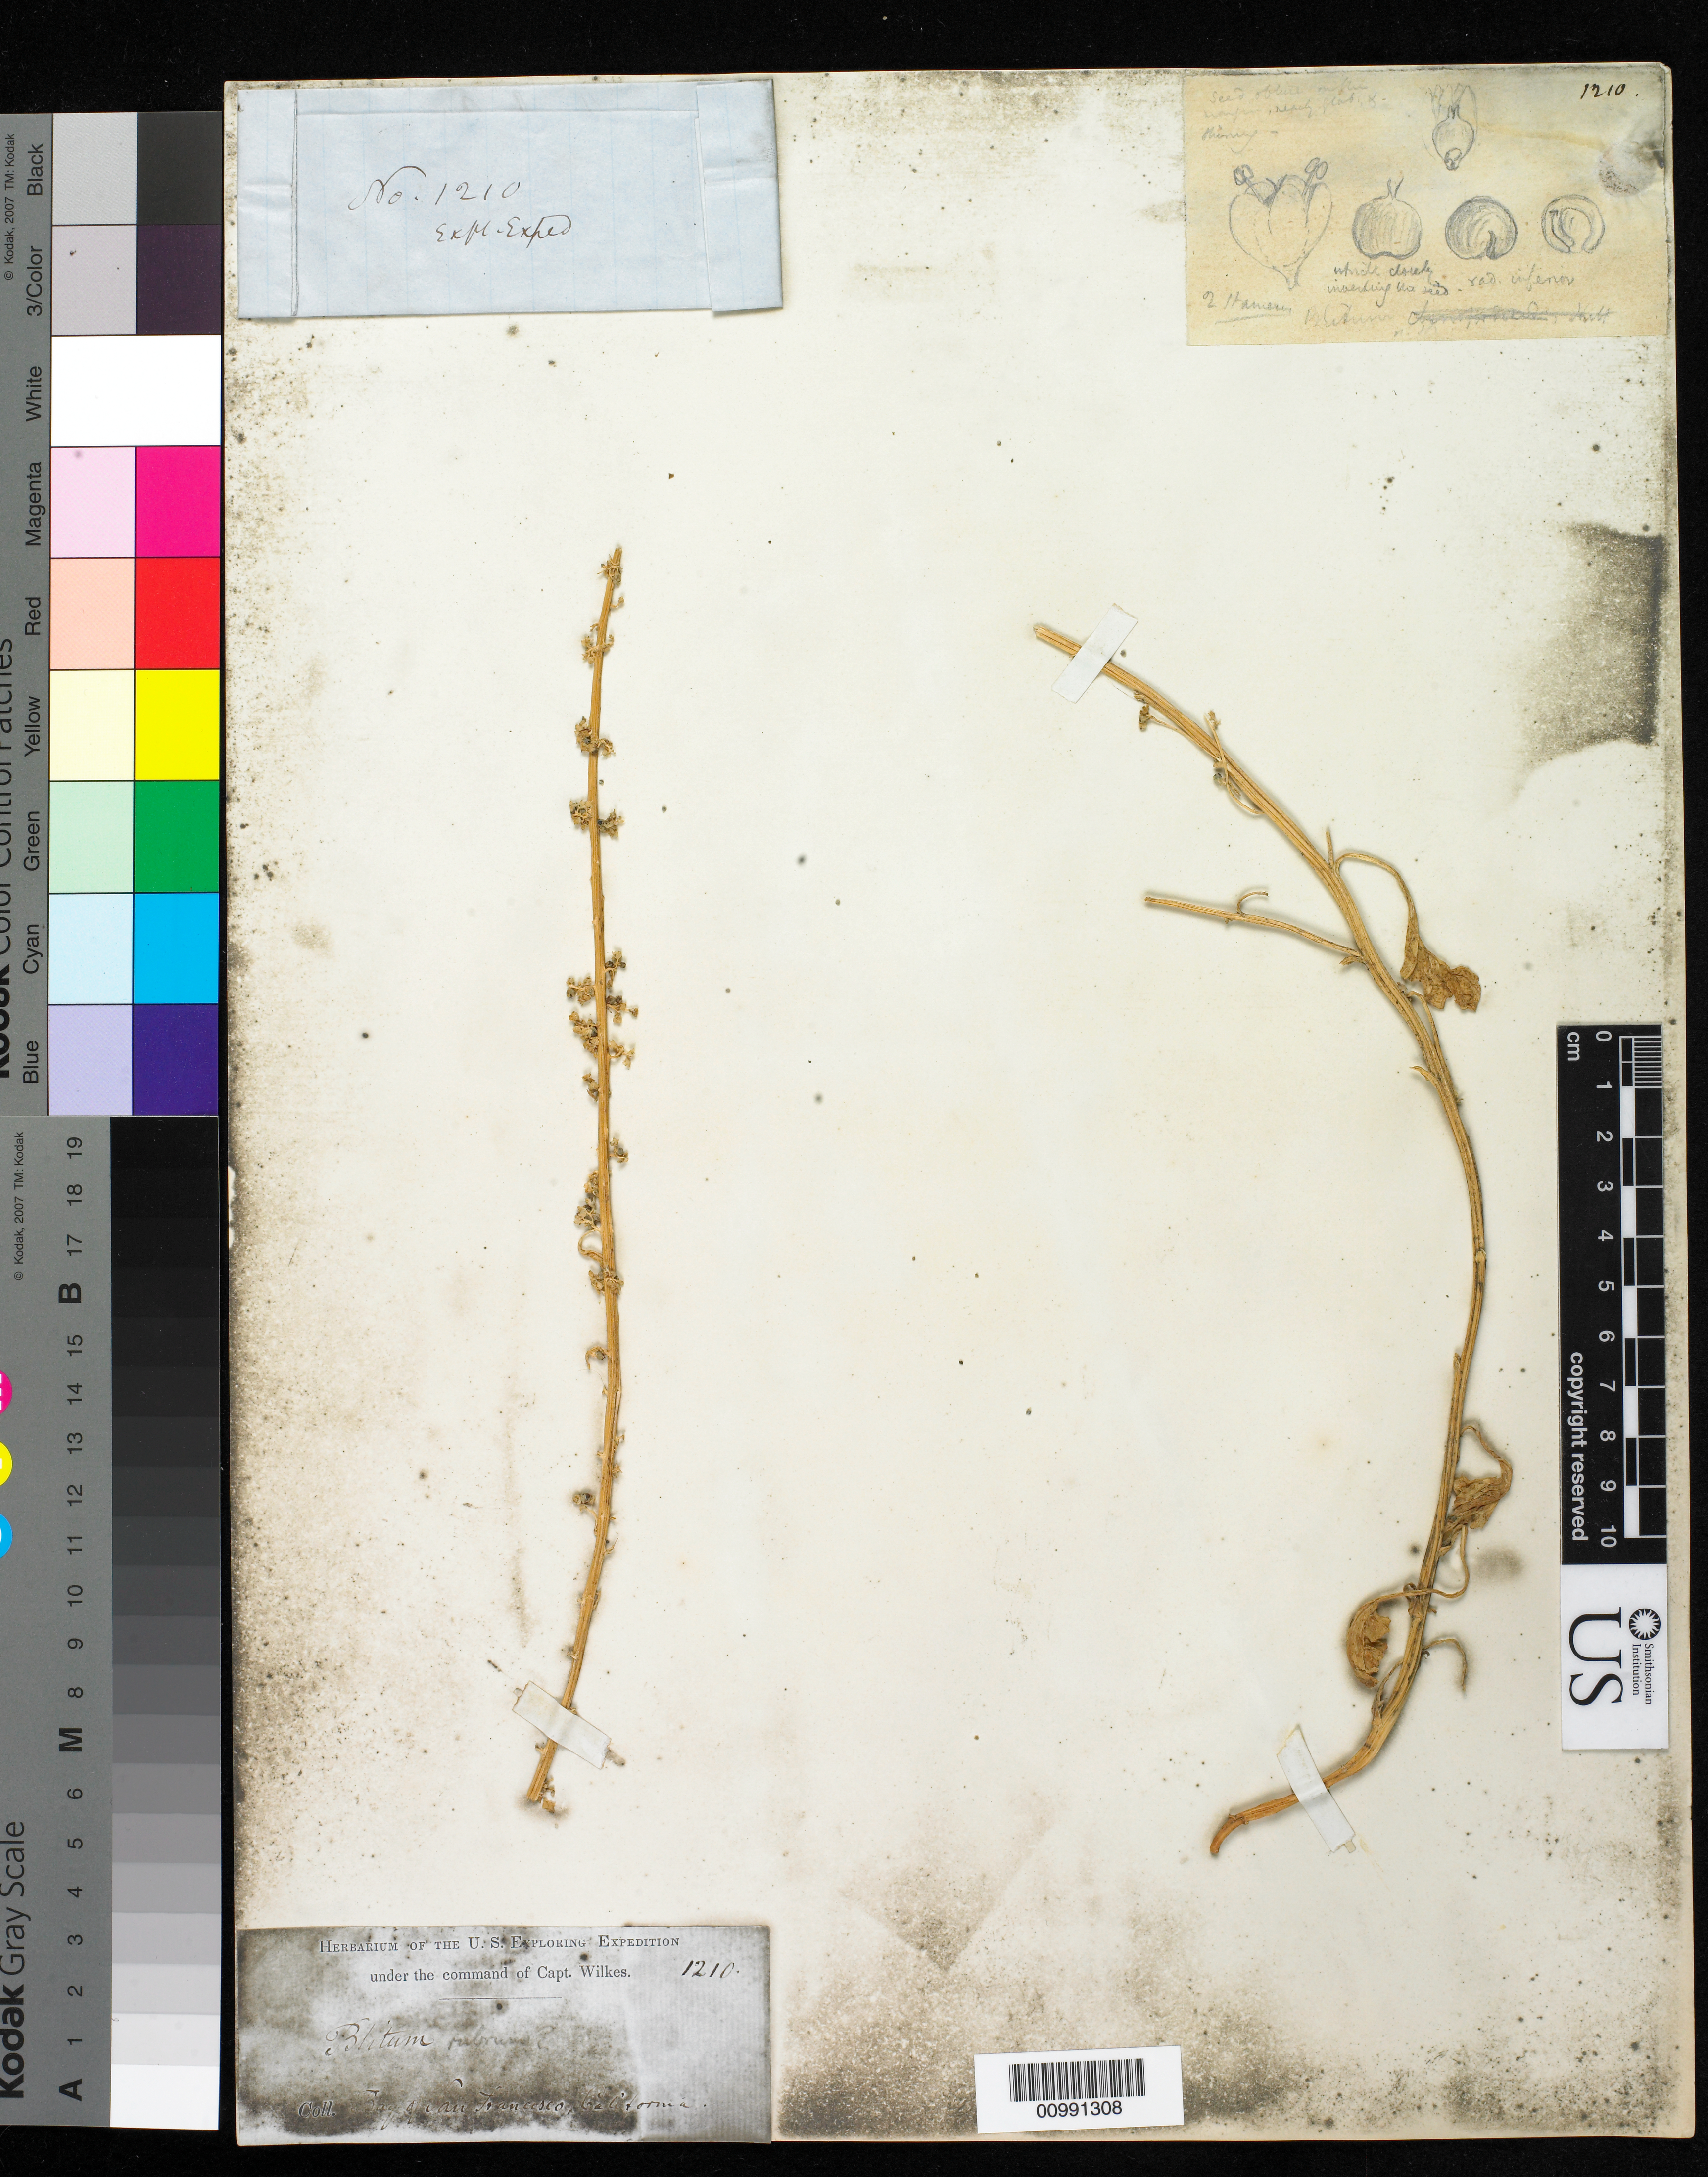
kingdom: Plantae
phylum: Tracheophyta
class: Magnoliopsida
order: Caryophyllales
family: Amaranthaceae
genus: Chenopodium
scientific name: Chenopodium rubrum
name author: L.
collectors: Wilkes Explor. Exped.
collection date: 1838/1842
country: United States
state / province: California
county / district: San Francisco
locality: Bay of San Francisco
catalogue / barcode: US 98620